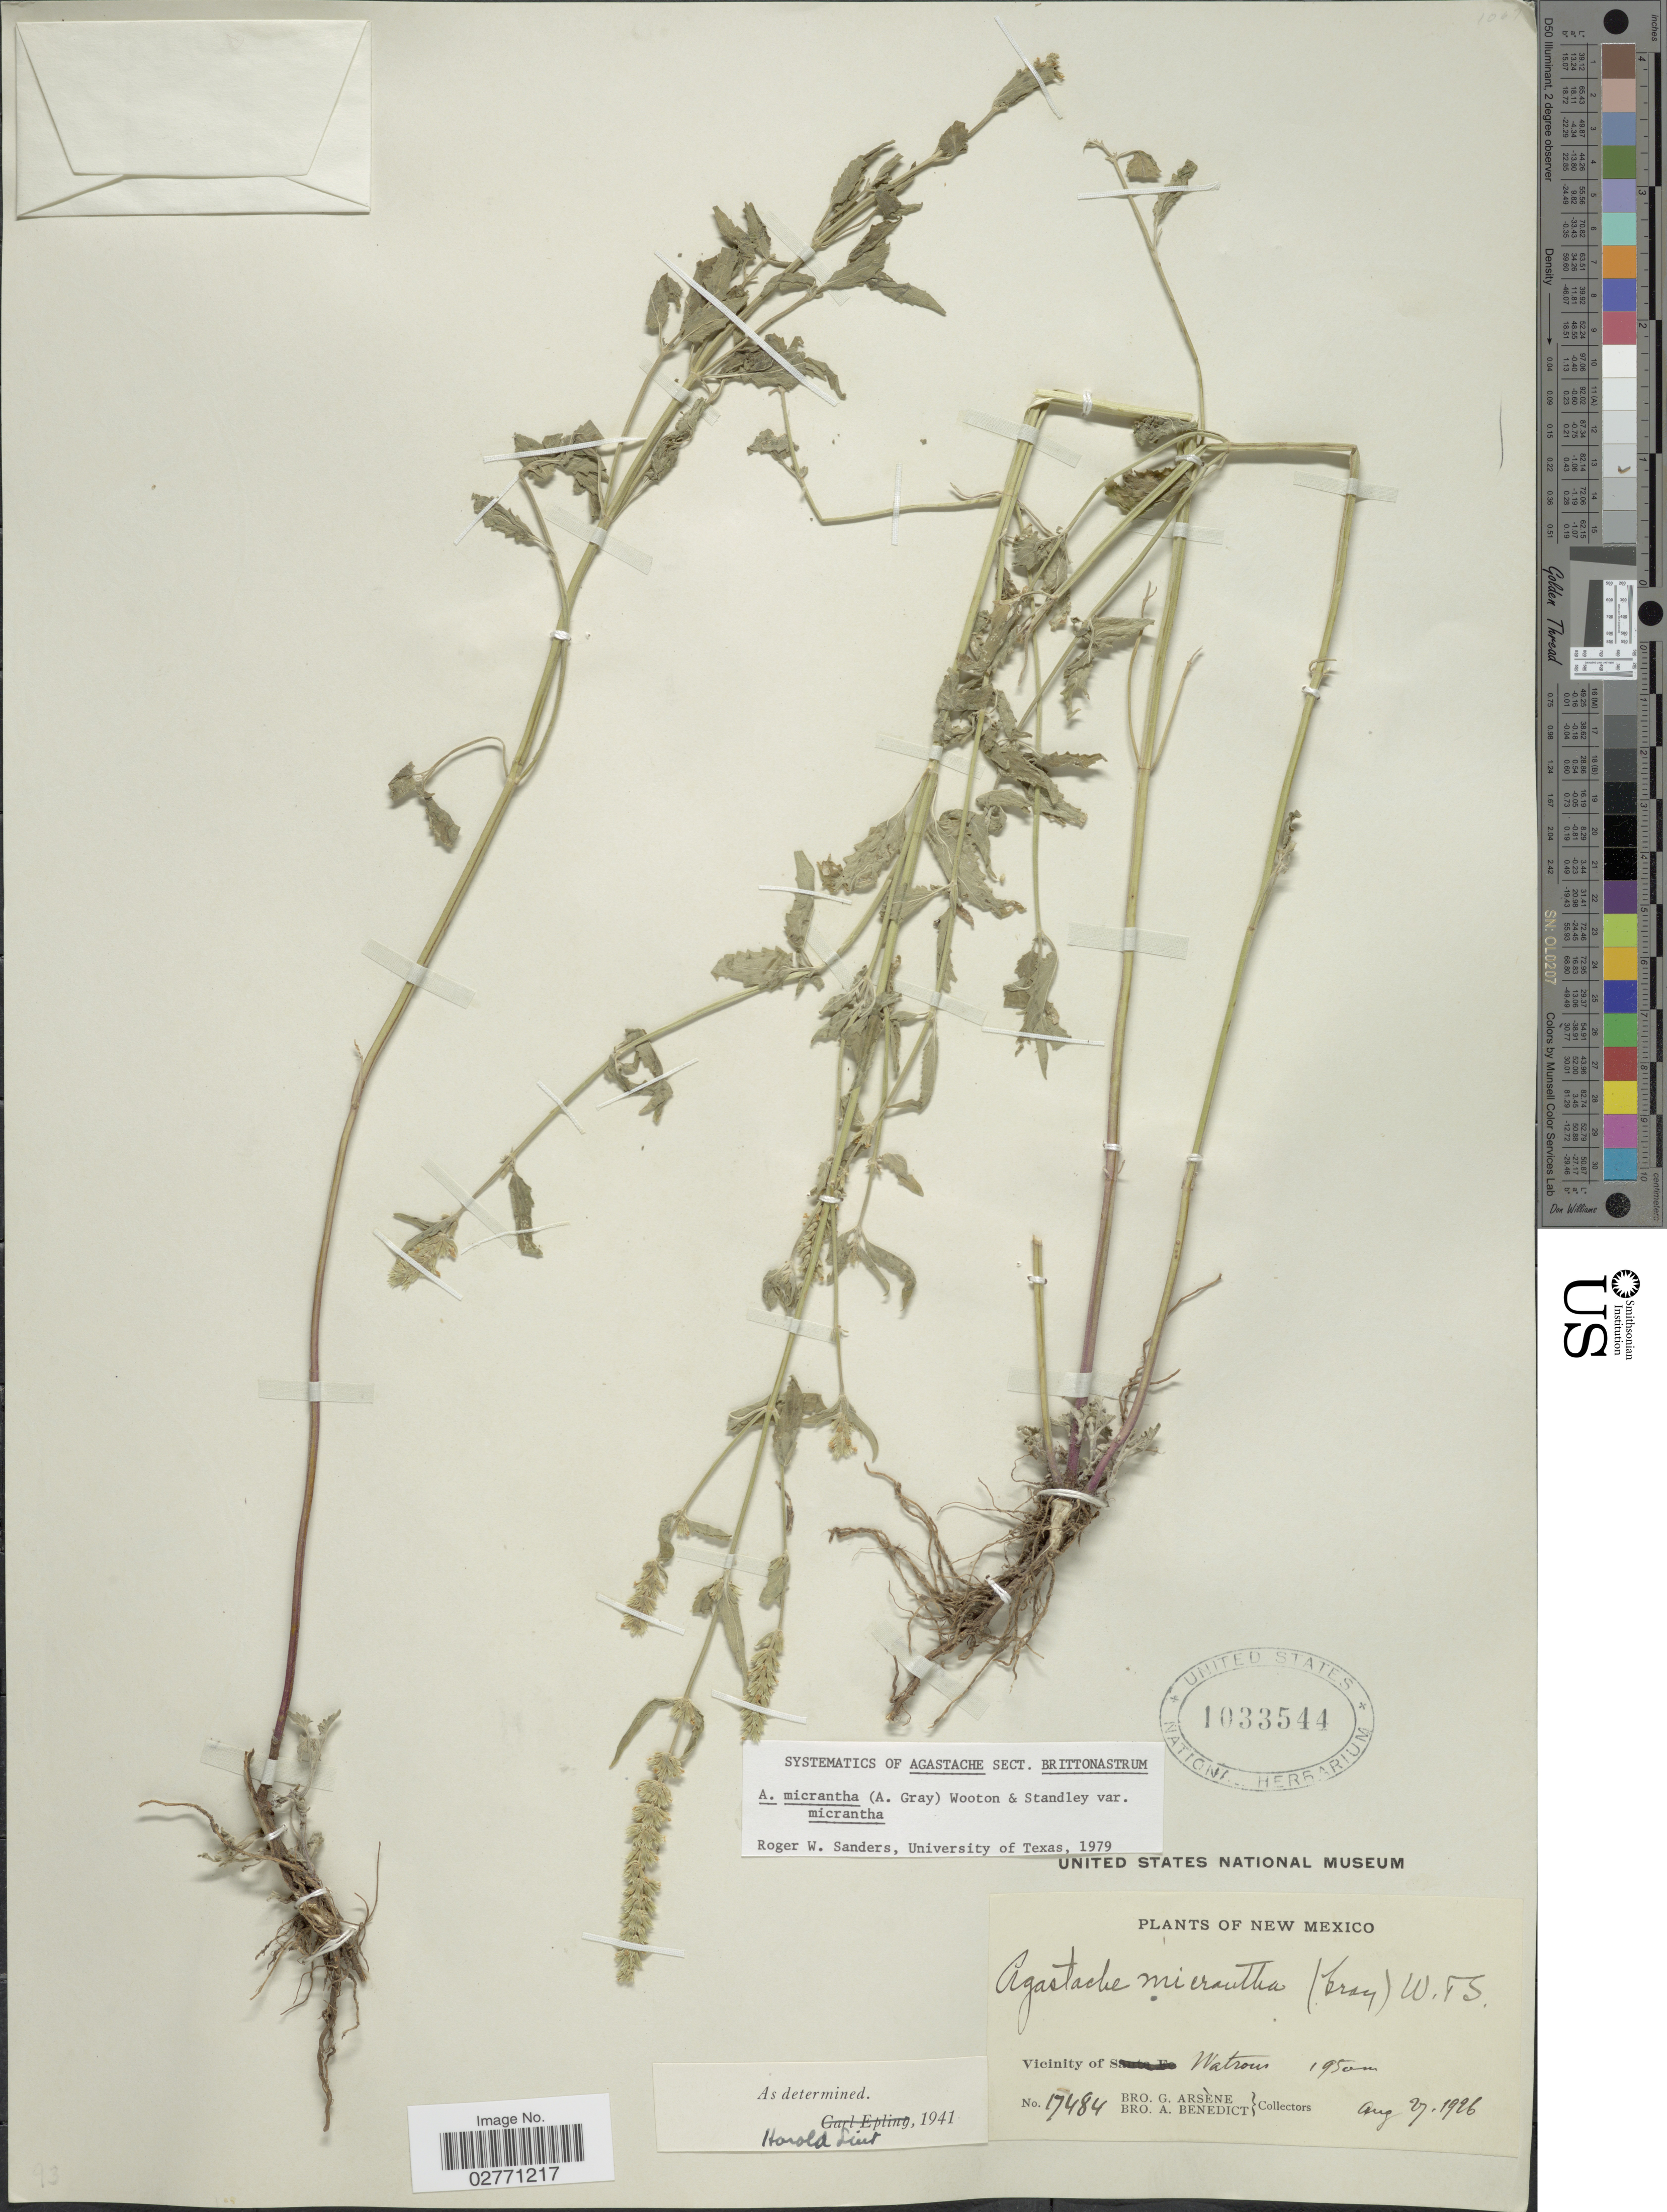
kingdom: Plantae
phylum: Tracheophyta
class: Magnoliopsida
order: Lamiales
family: Lamiaceae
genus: Agastache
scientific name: Agastache micrantha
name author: (A. Gray) Wooton & Standl.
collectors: Bro. G. Arsène & Bro. A. Benedict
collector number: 17484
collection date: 1926-08-27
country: United States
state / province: New Mexico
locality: Vicinity of Watrous.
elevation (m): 1950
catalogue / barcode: US 1033544